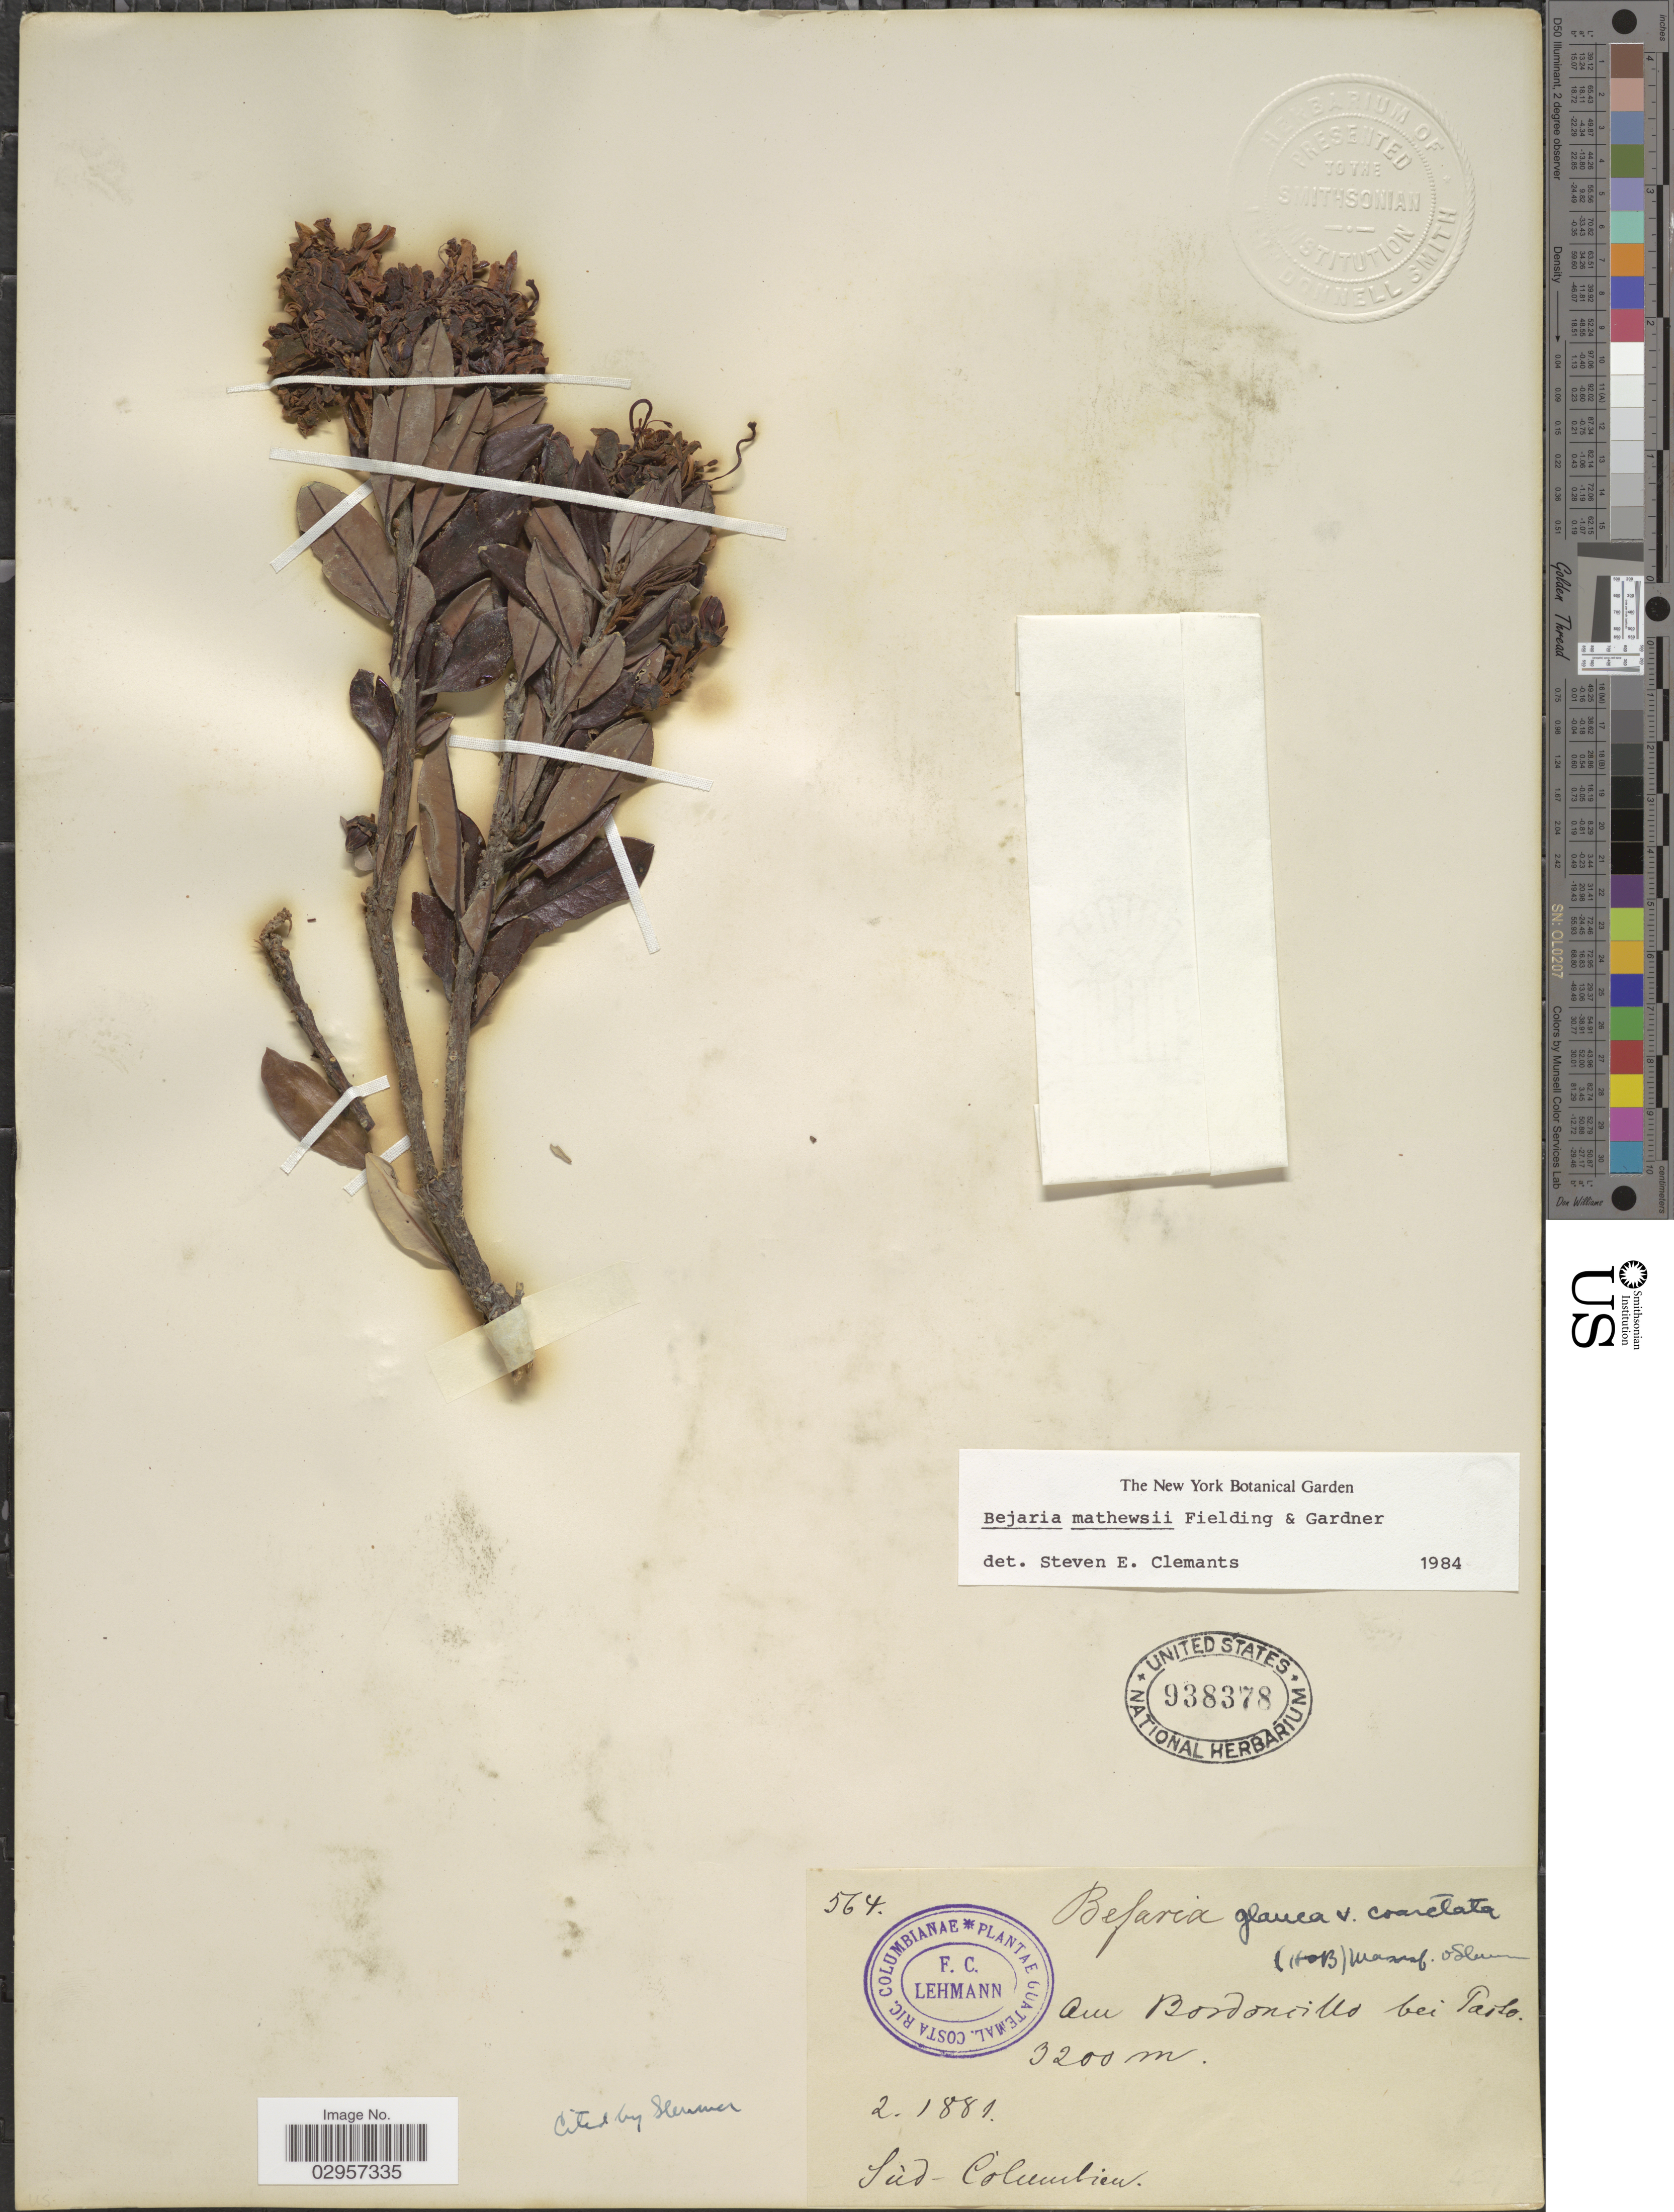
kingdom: Plantae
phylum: Tracheophyta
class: Magnoliopsida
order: Ericales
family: Ericaceae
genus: Bejaria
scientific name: Bejaria mathewsii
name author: Fielding & Gardner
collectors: F. C. Lehmann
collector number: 564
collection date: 1881-02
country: Colombia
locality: Am Bordoncillo bei Pasto, Sud-Columbia.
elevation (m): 3200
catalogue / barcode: US 938378